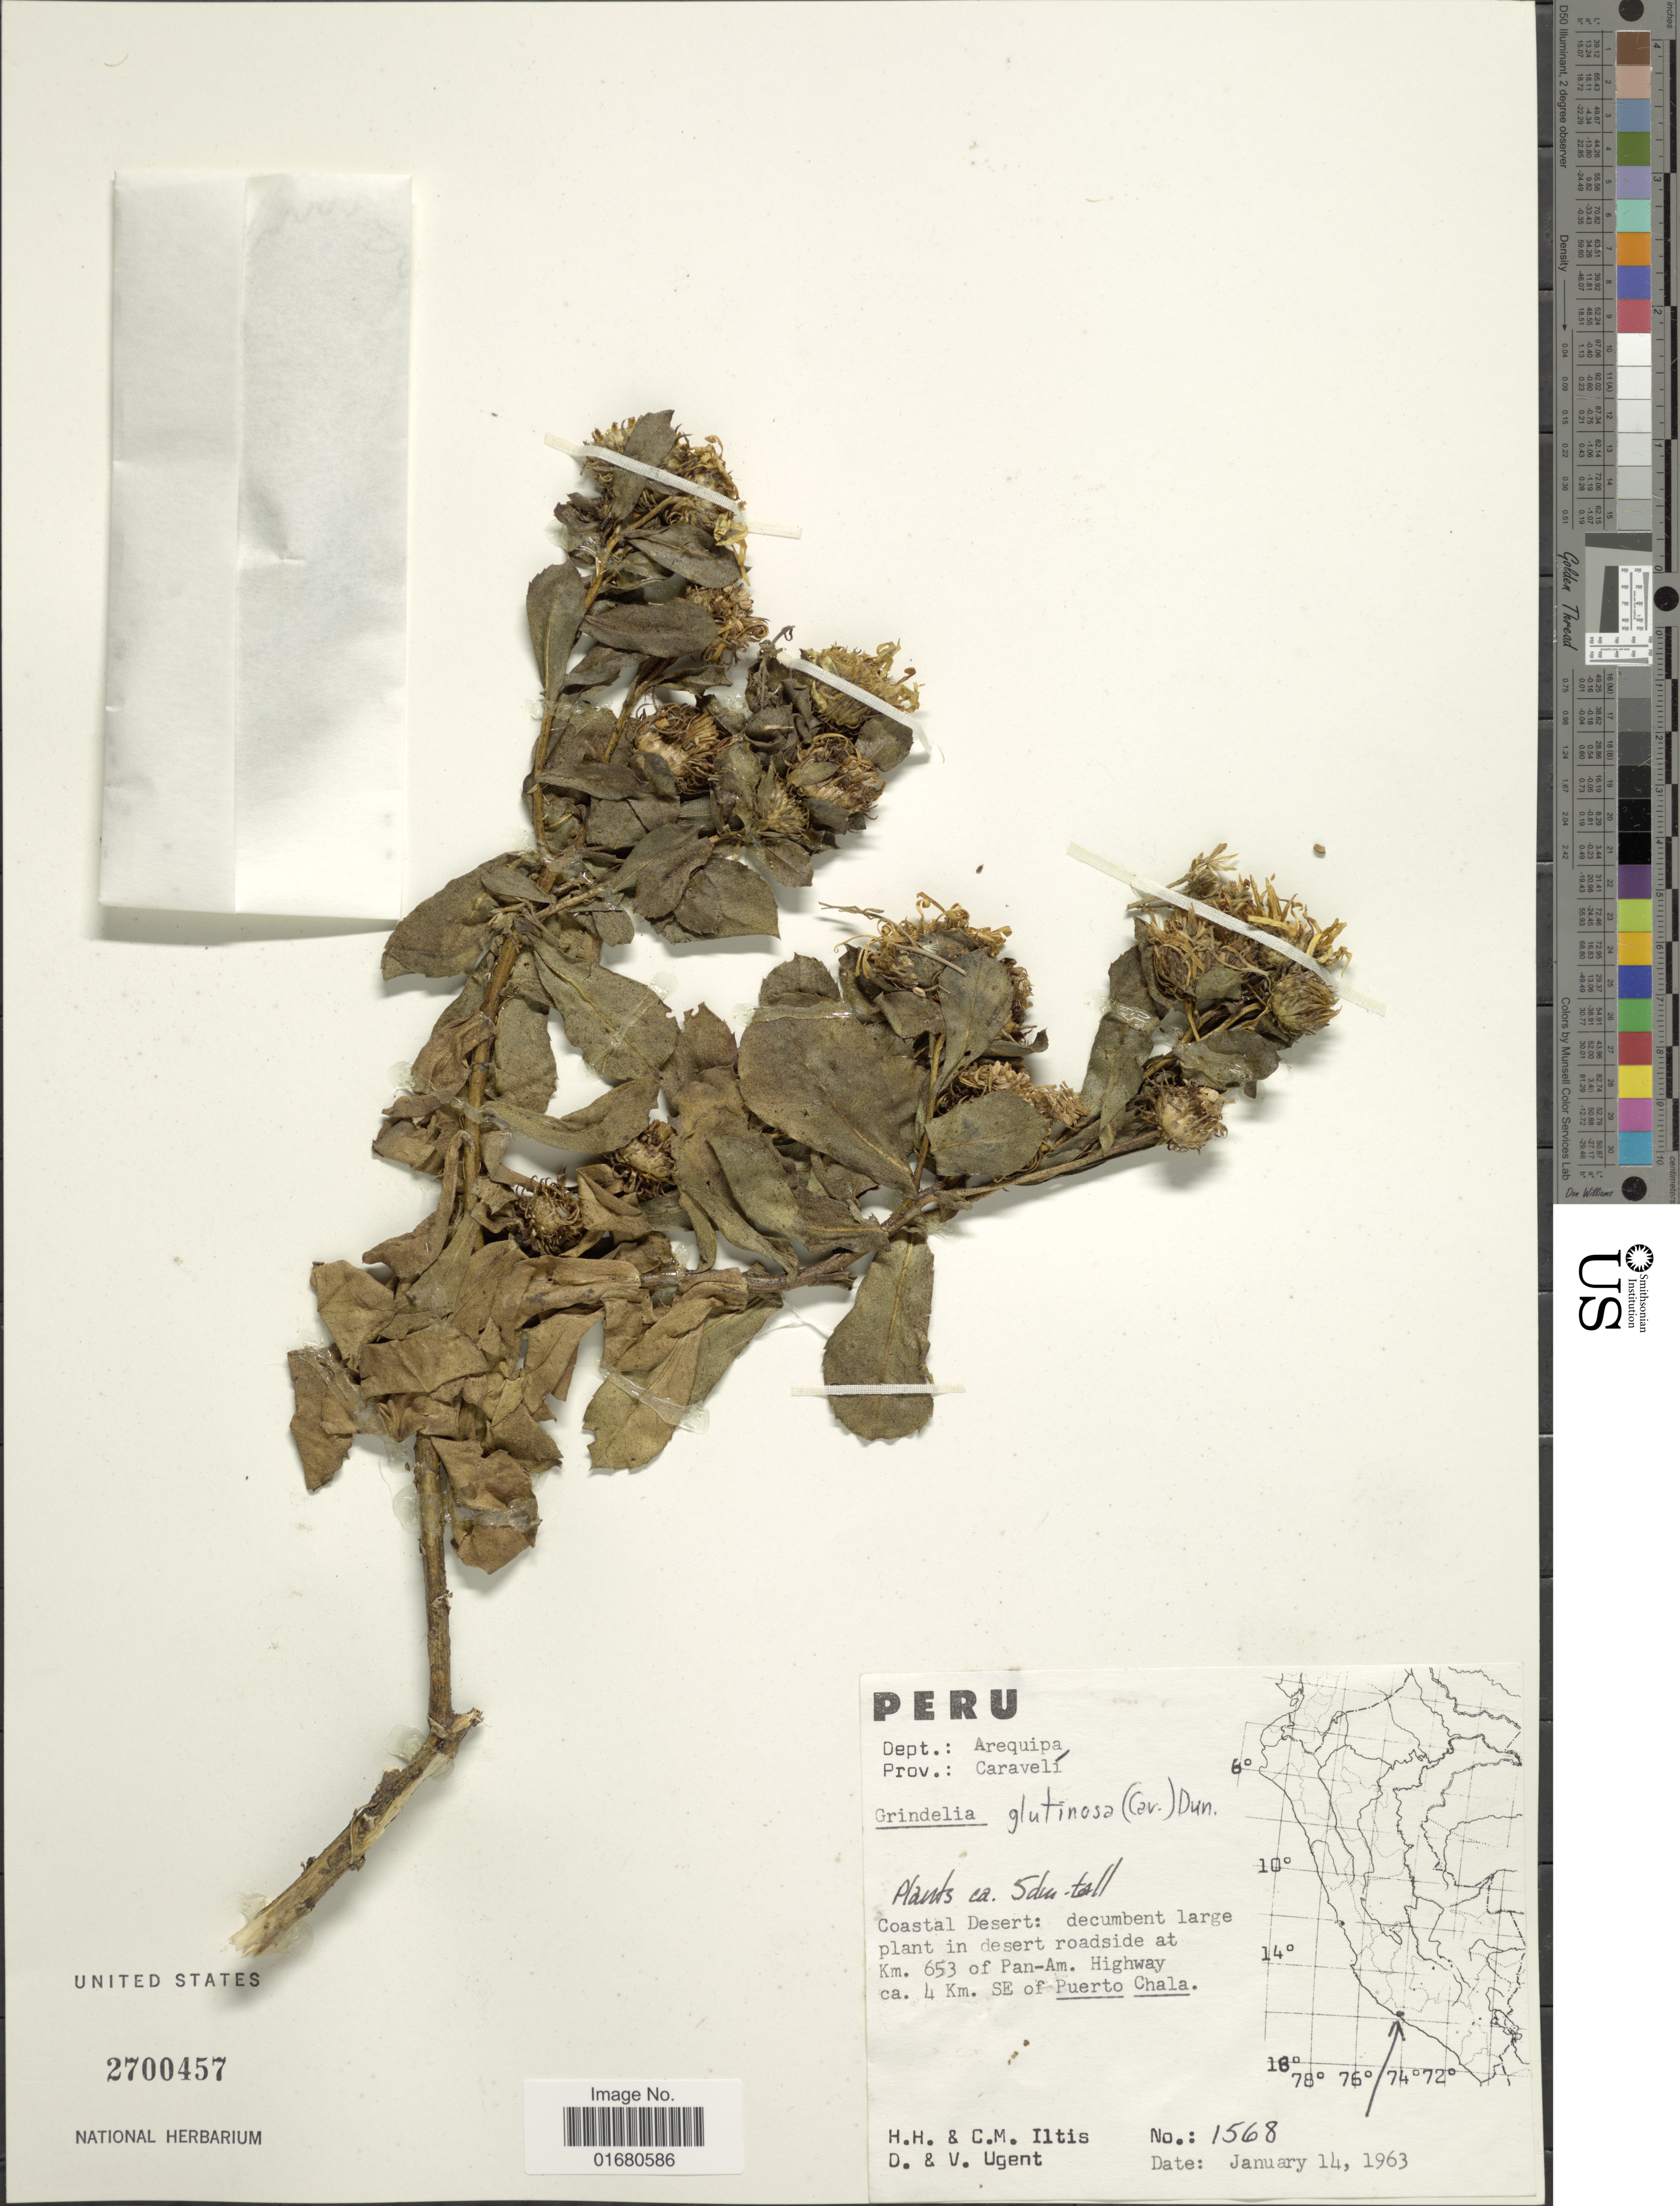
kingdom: Plantae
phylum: Tracheophyta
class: Magnoliopsida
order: Asterales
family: Asteraceae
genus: Grindelia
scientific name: Grindelia glutinosa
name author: (Cav.) Dunal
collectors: H. H. Iltis, C. M Iltis, D. Ugent & V. Ugent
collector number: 1568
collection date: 1963-01-14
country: Peru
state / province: Arequipa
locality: Dept: Arequipa, Prov.: Caraveli, Coastal Desert: decumbent large plant in desert roadside at Km. 653 of Pam-Am, Highway ca. 4 Km. SE of Puerto Chala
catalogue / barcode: US 2700457